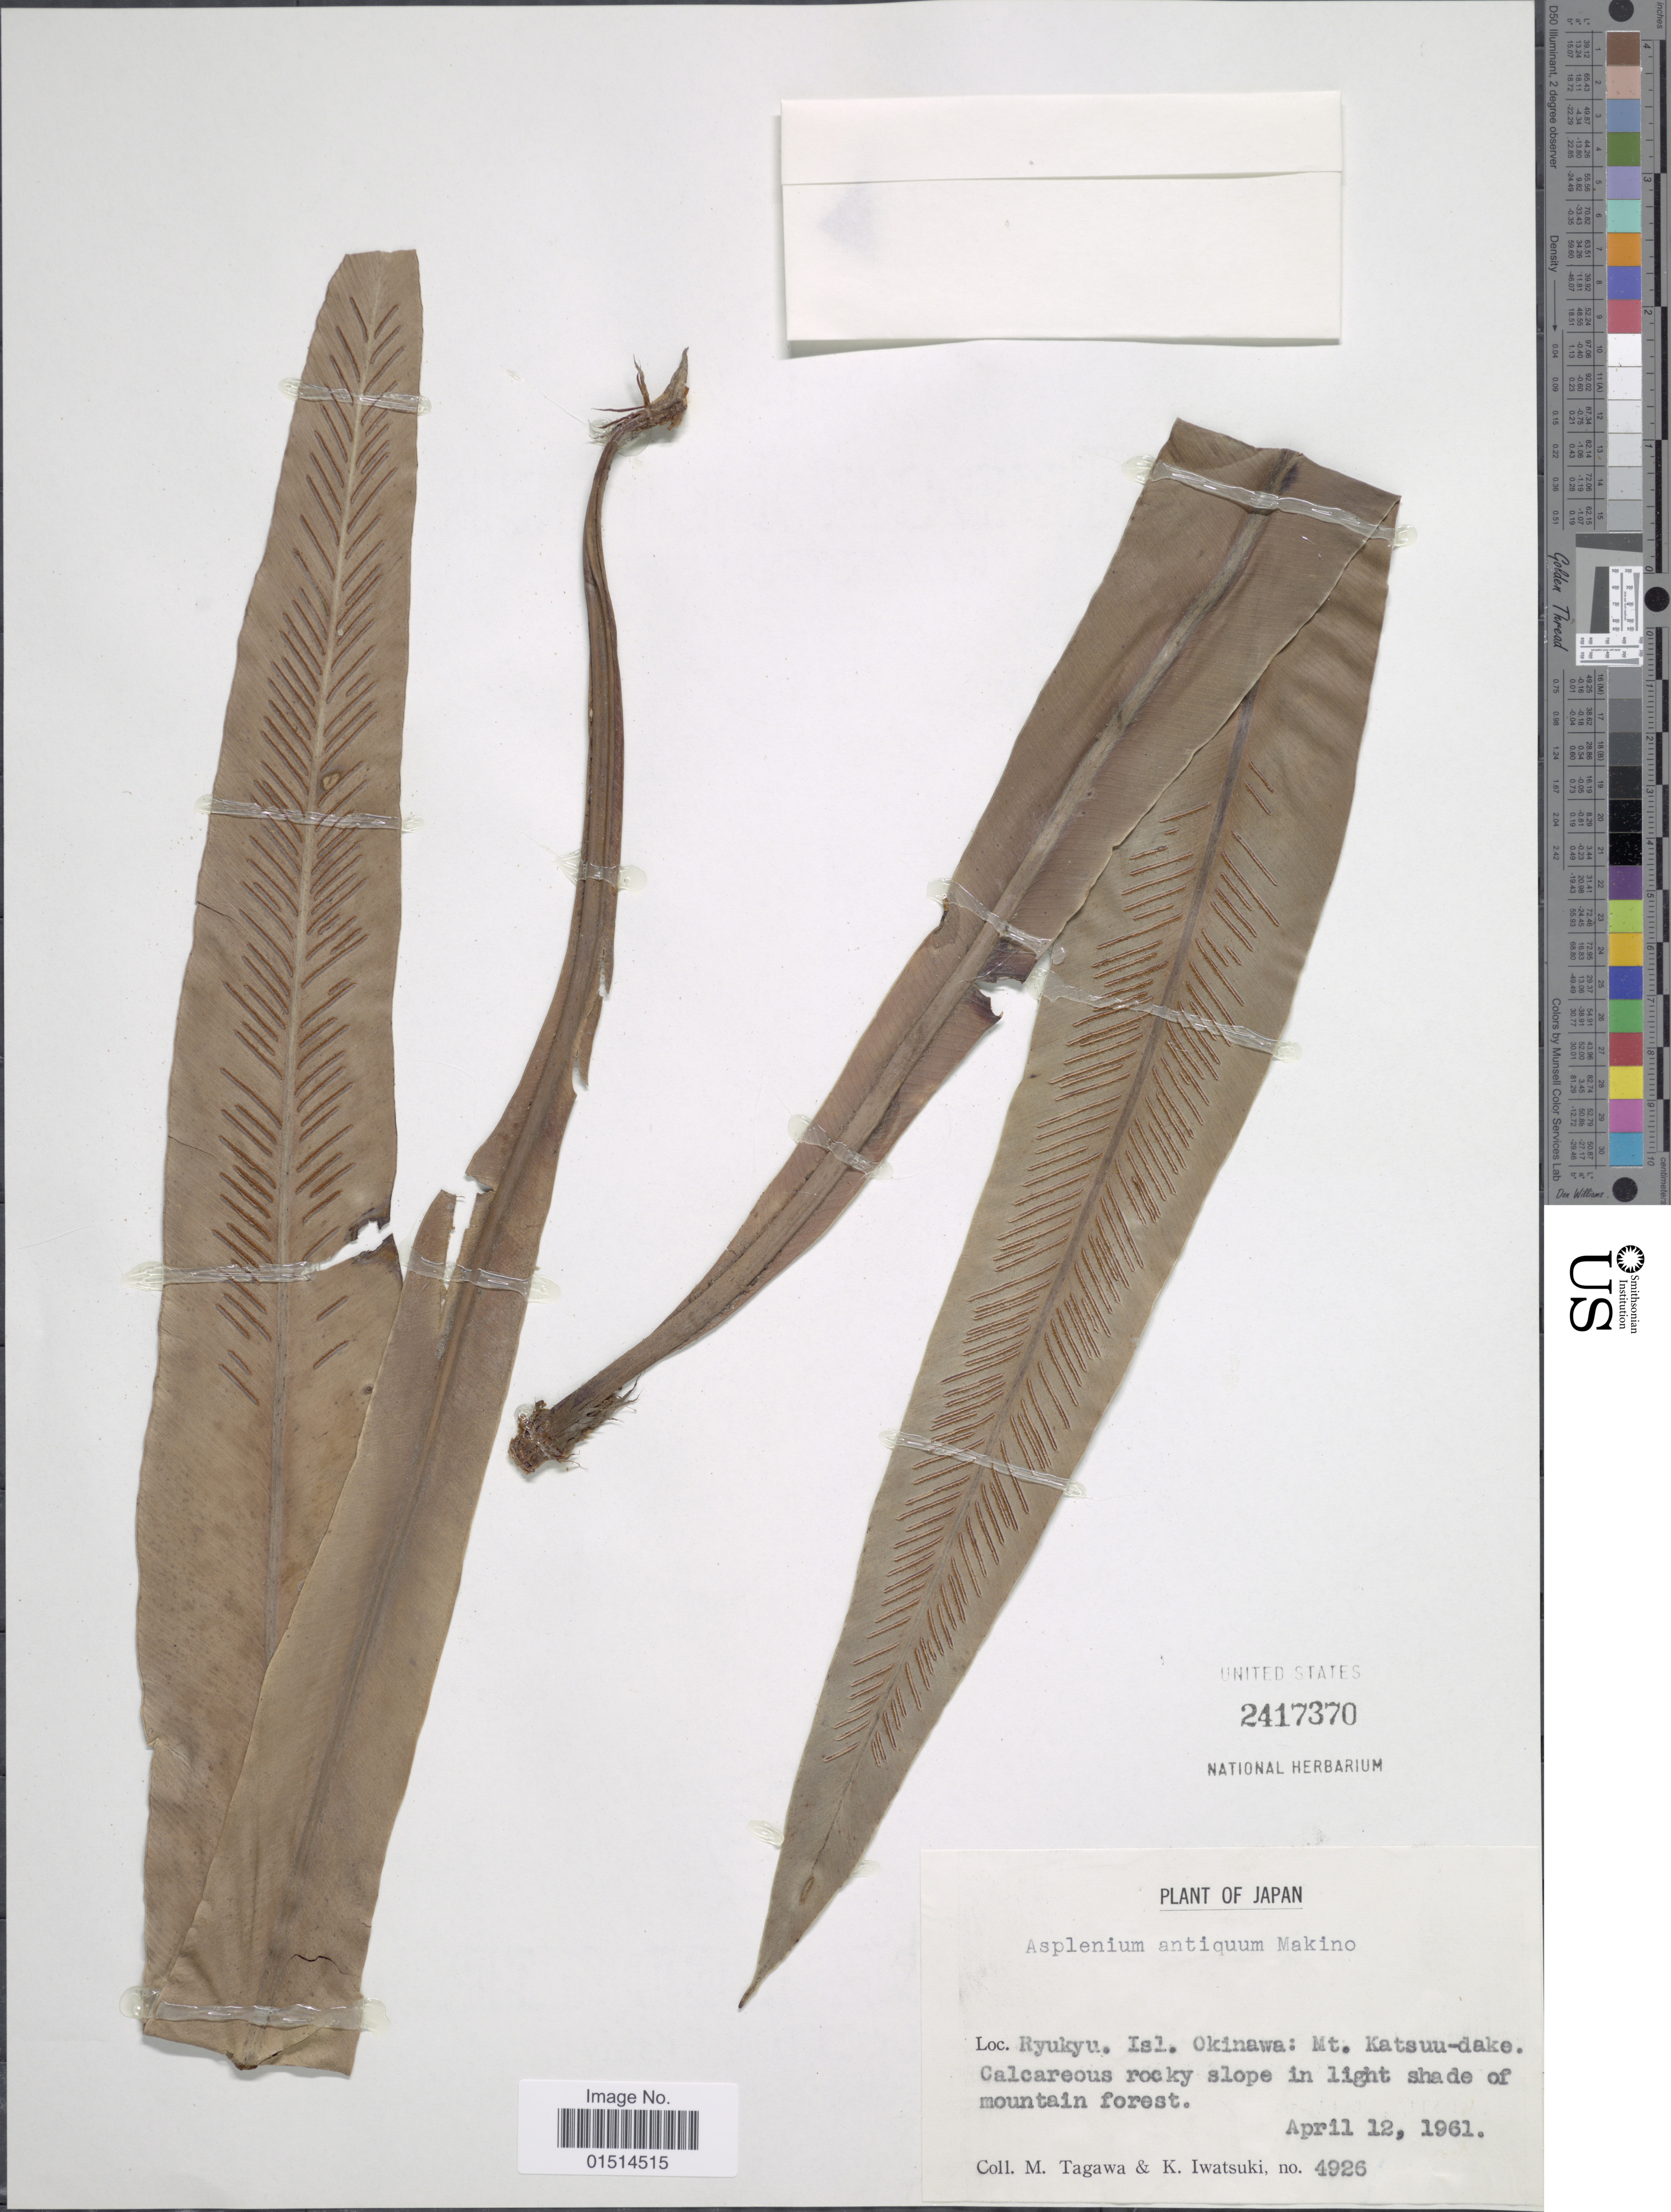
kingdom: Plantae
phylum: Tracheophyta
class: Polypodiopsida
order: Polypodiales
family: Aspleniaceae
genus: Asplenium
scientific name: Asplenium antiquum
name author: Makino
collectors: M. Tagawa & K. Iwatsuki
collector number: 4926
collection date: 1961-04-12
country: Japan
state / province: Okinawa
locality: Ryuykyu. Isl. Okinawa: Mt. Katsuu-dake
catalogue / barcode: US 2417370